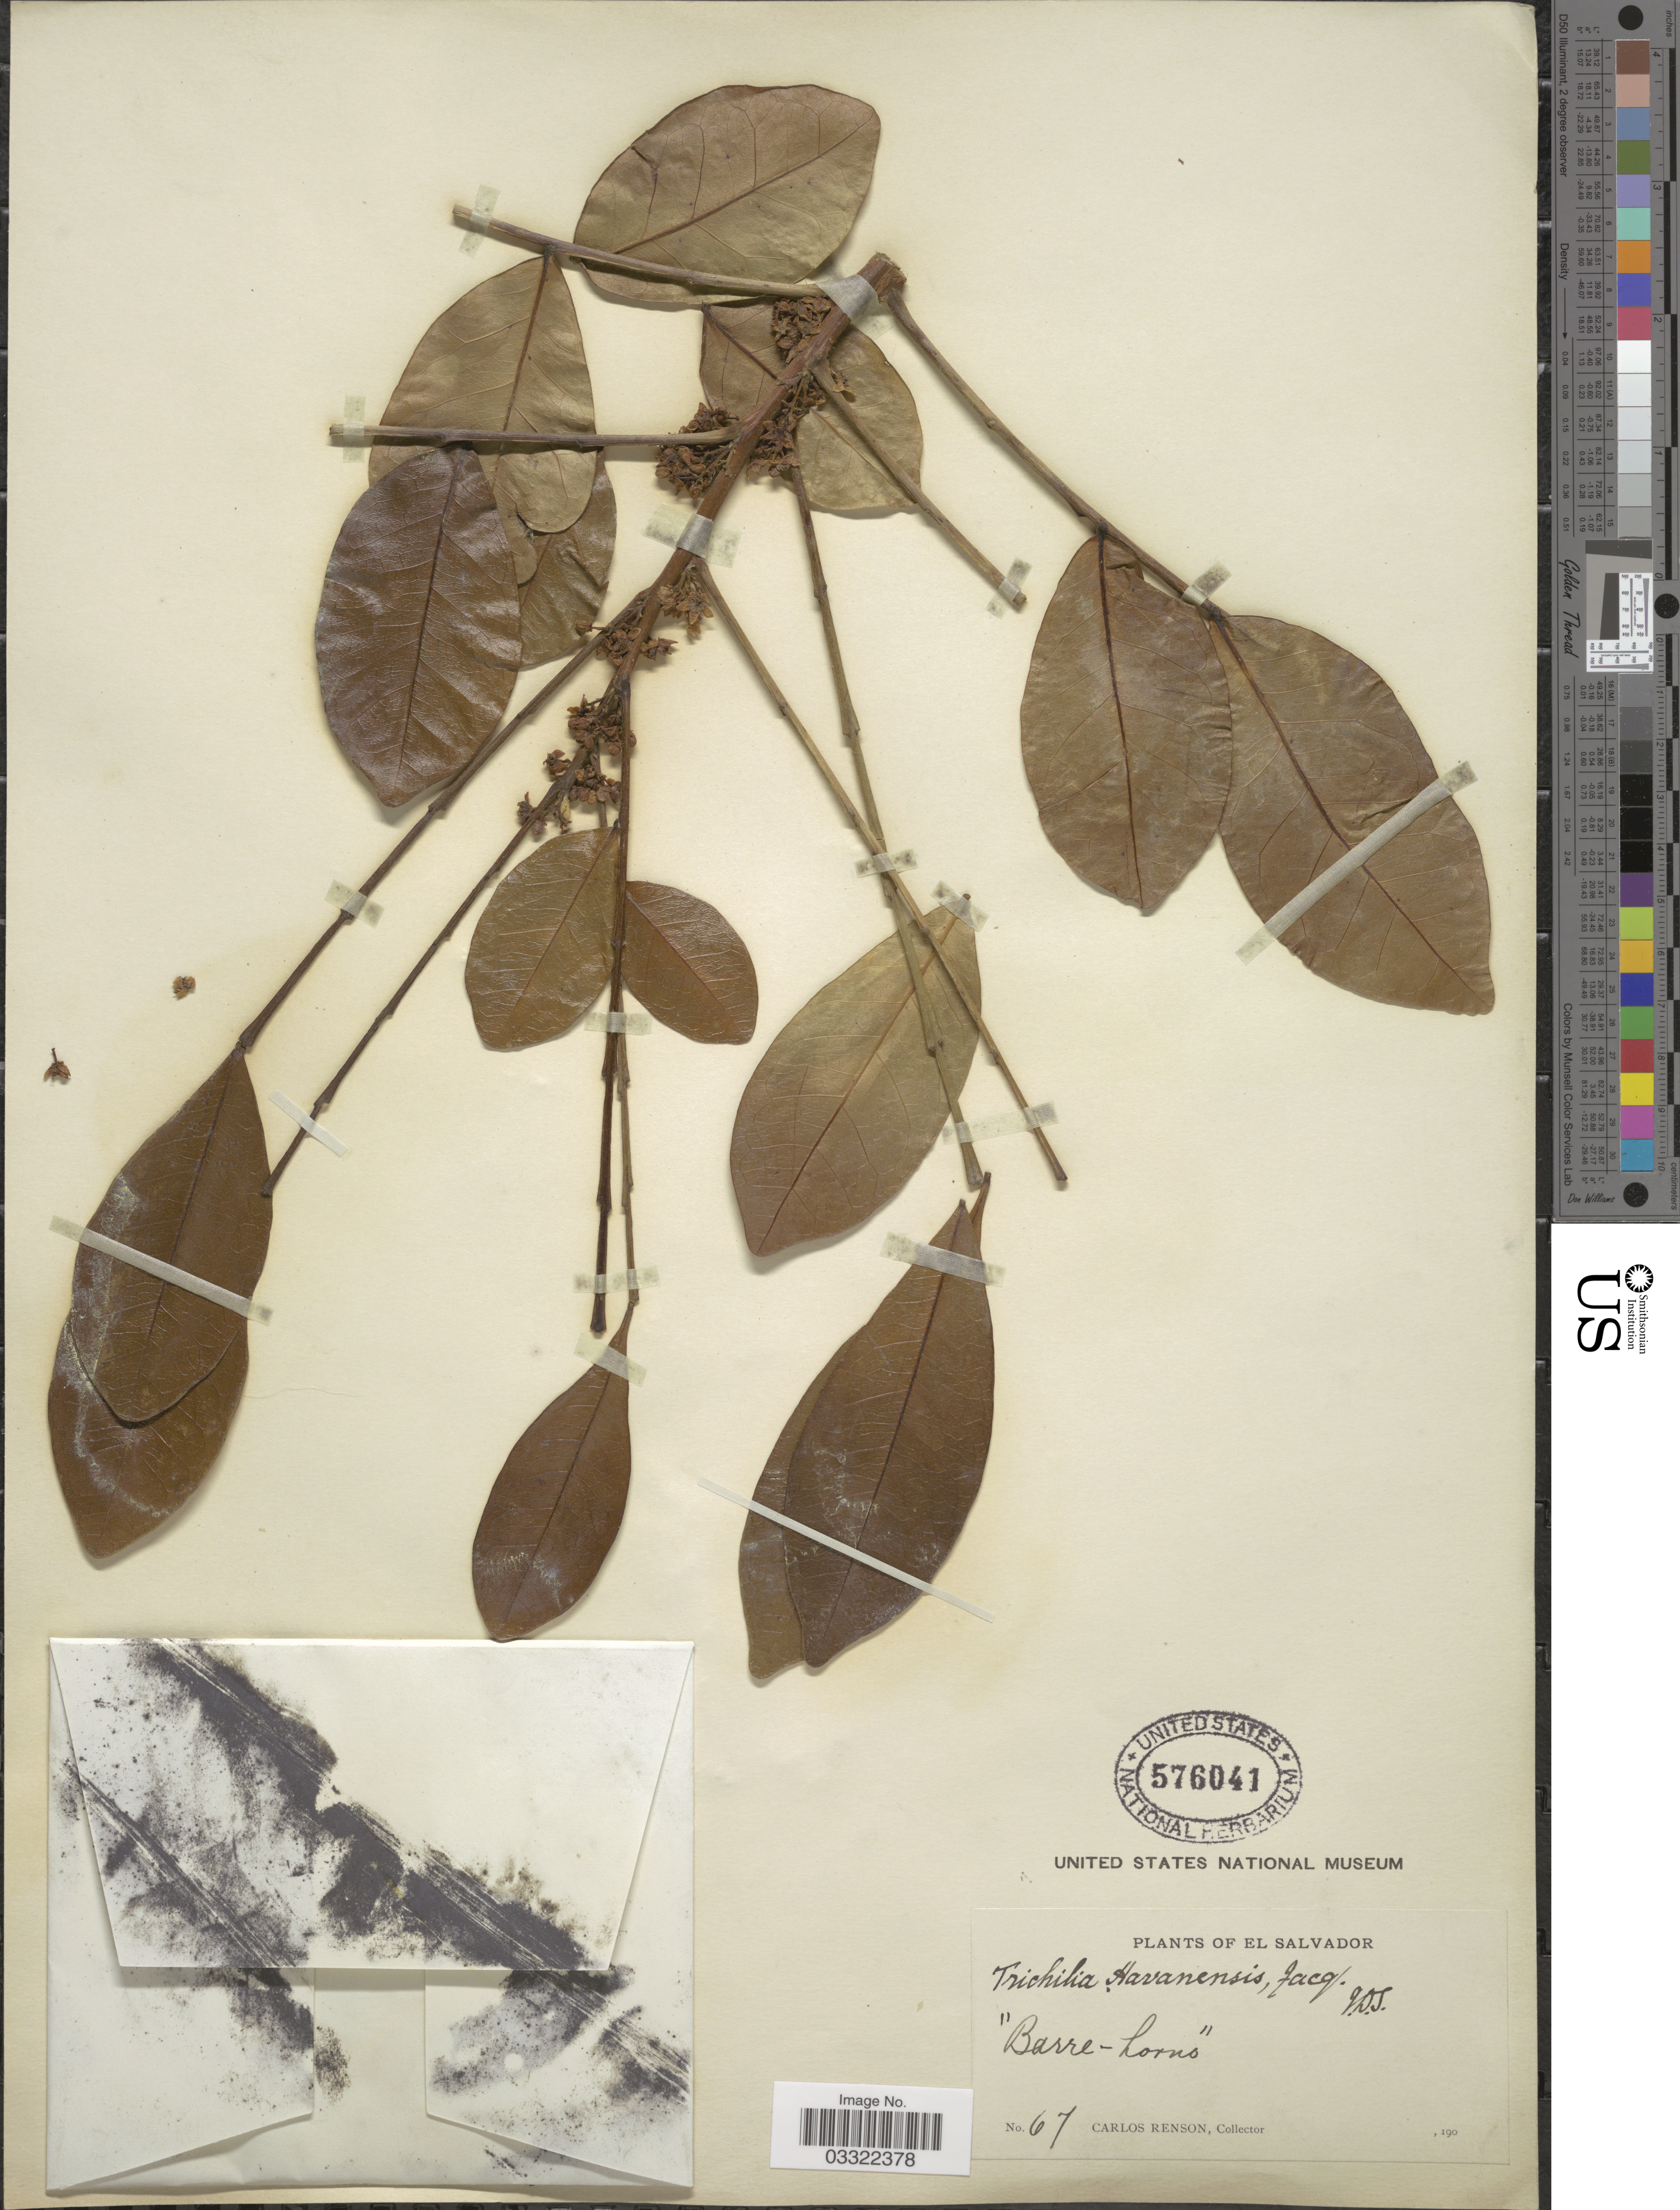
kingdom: Plantae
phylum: Tracheophyta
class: Magnoliopsida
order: Sapindales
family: Meliaceae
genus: Trichilia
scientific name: Trichilia havanensis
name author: Jacq.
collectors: C. Renson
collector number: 67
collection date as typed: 190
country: El Salvador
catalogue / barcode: US 576041